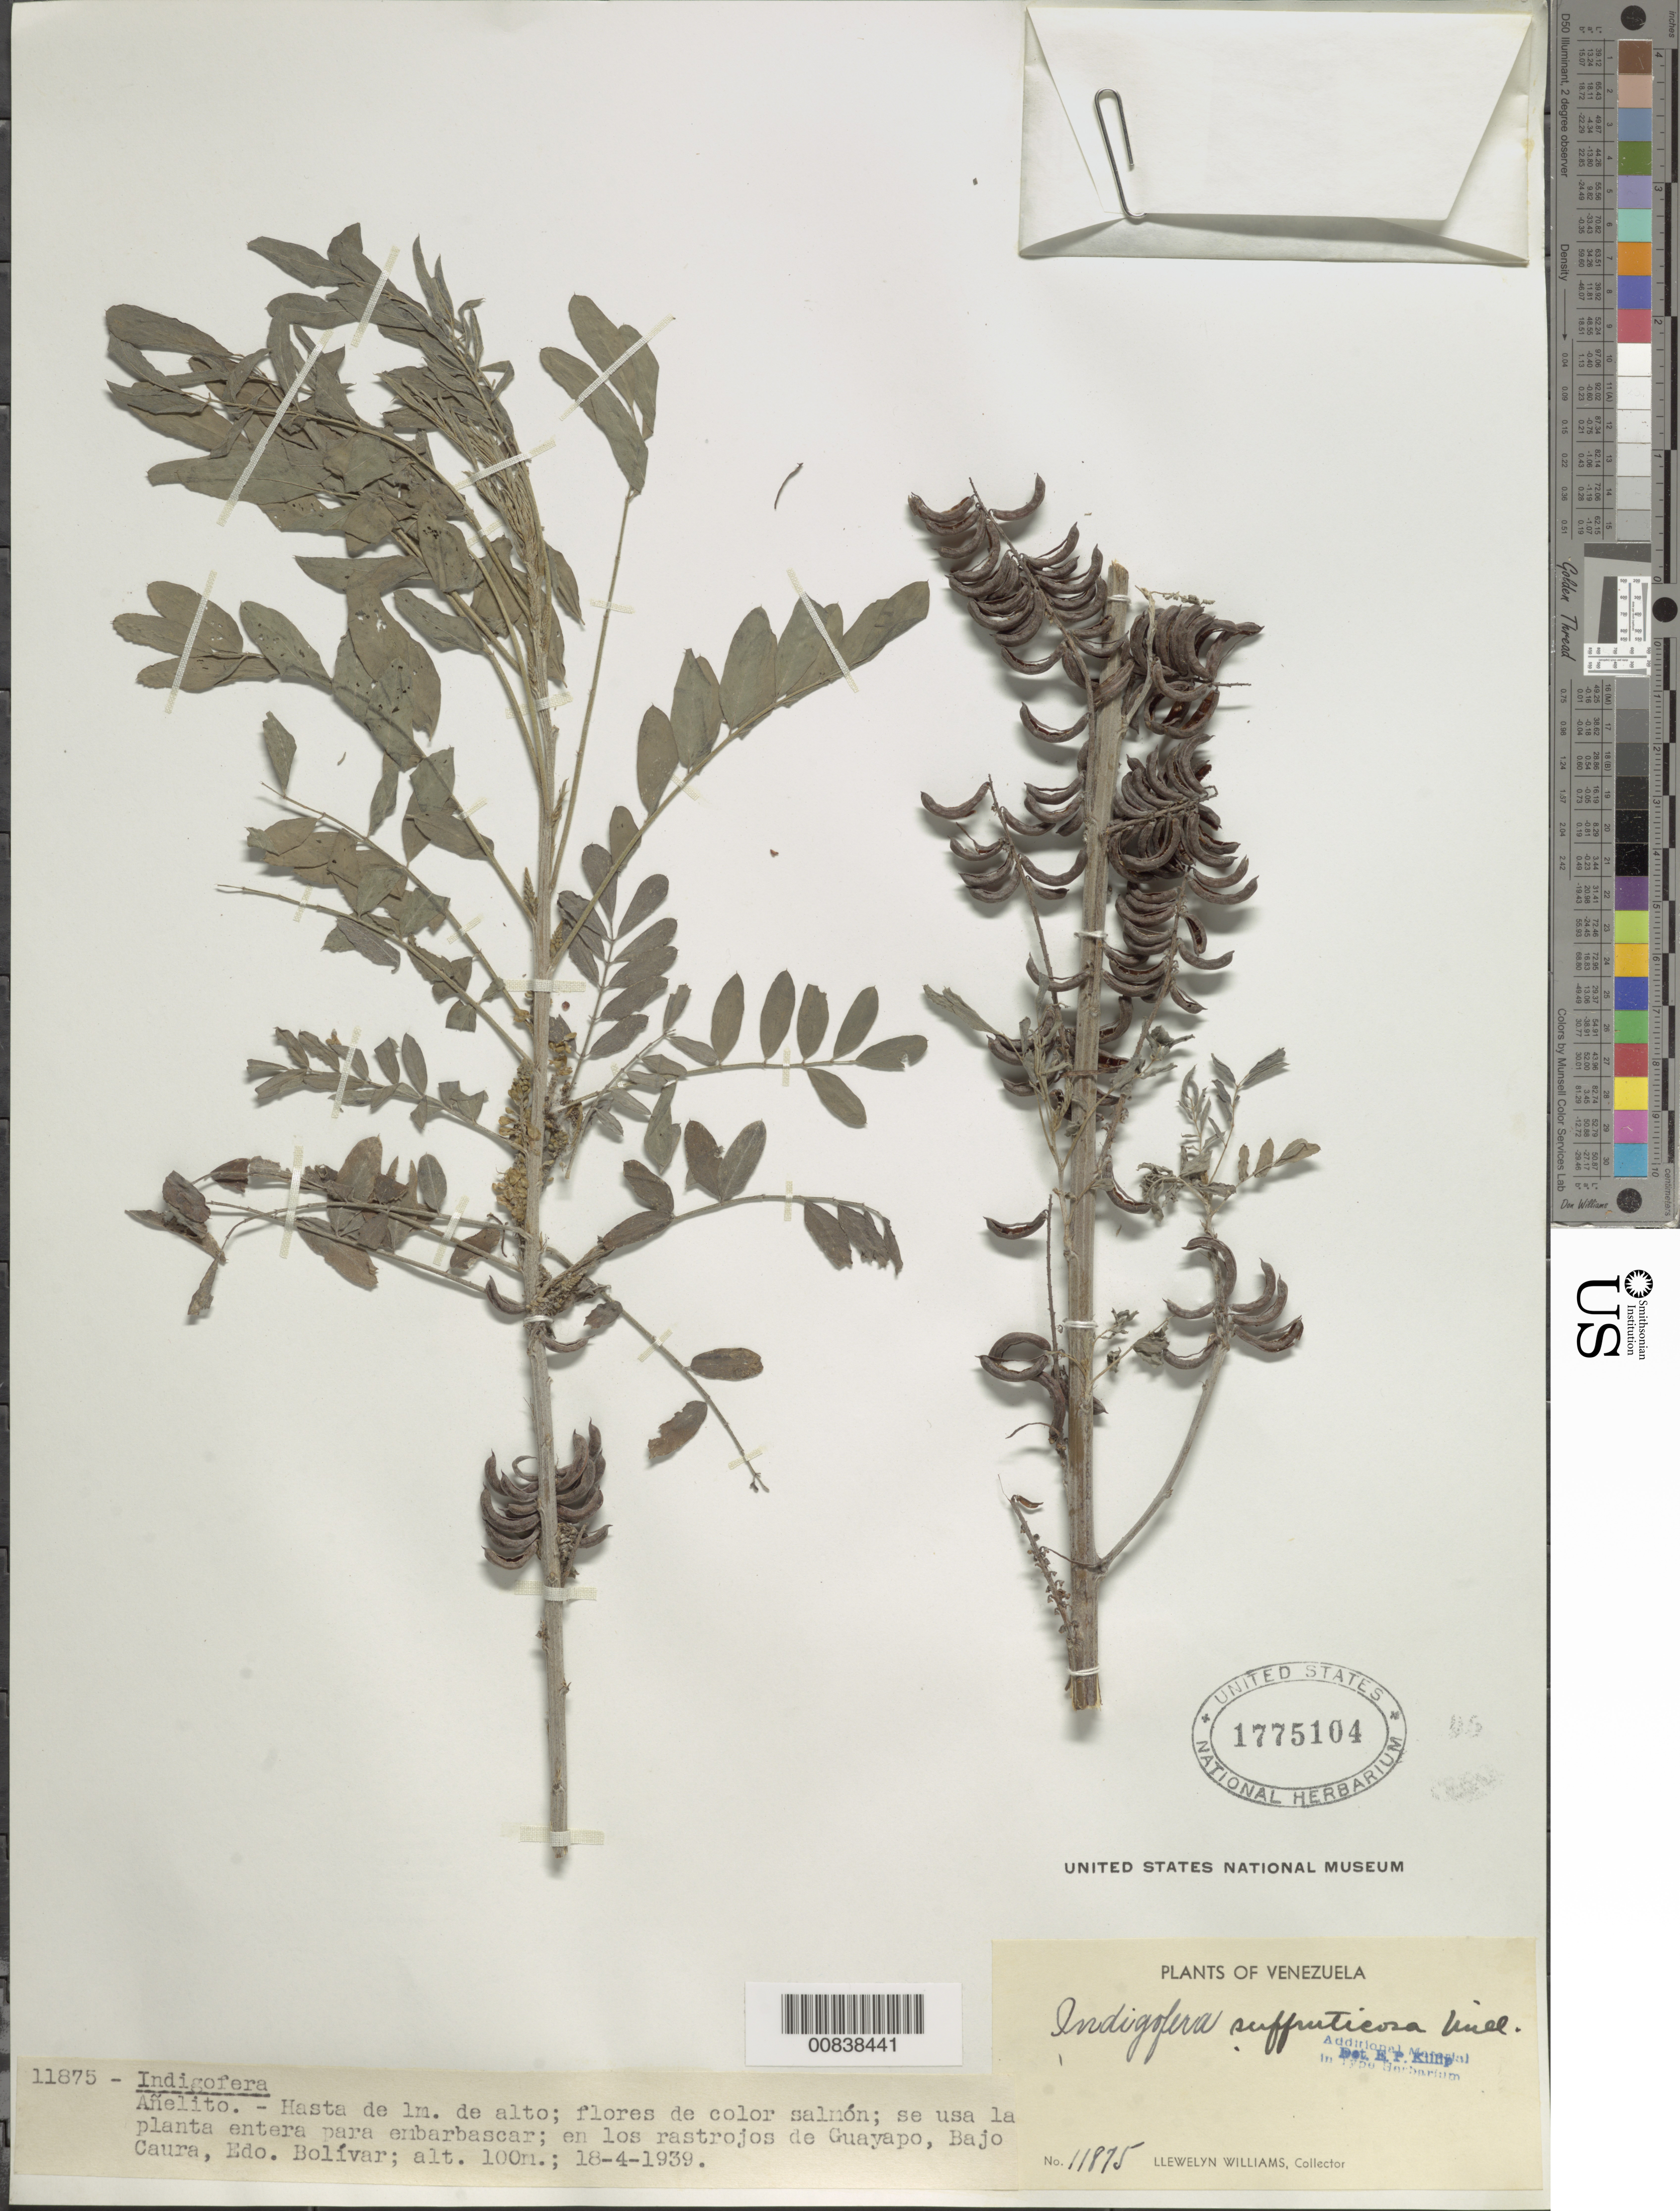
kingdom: Plantae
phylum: Tracheophyta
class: Magnoliopsida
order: Fabales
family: Fabaceae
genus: Indigofera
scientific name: Indigofera suffruticosa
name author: Mill.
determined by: Killip, Ellsworth P.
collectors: Ll. Williams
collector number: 11875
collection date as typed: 18-Apr-39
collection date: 1939-04-18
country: Venezuela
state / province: Bolívar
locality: Guayapo, Bajo Caura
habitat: Rastrojos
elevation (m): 100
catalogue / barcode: US 1775104